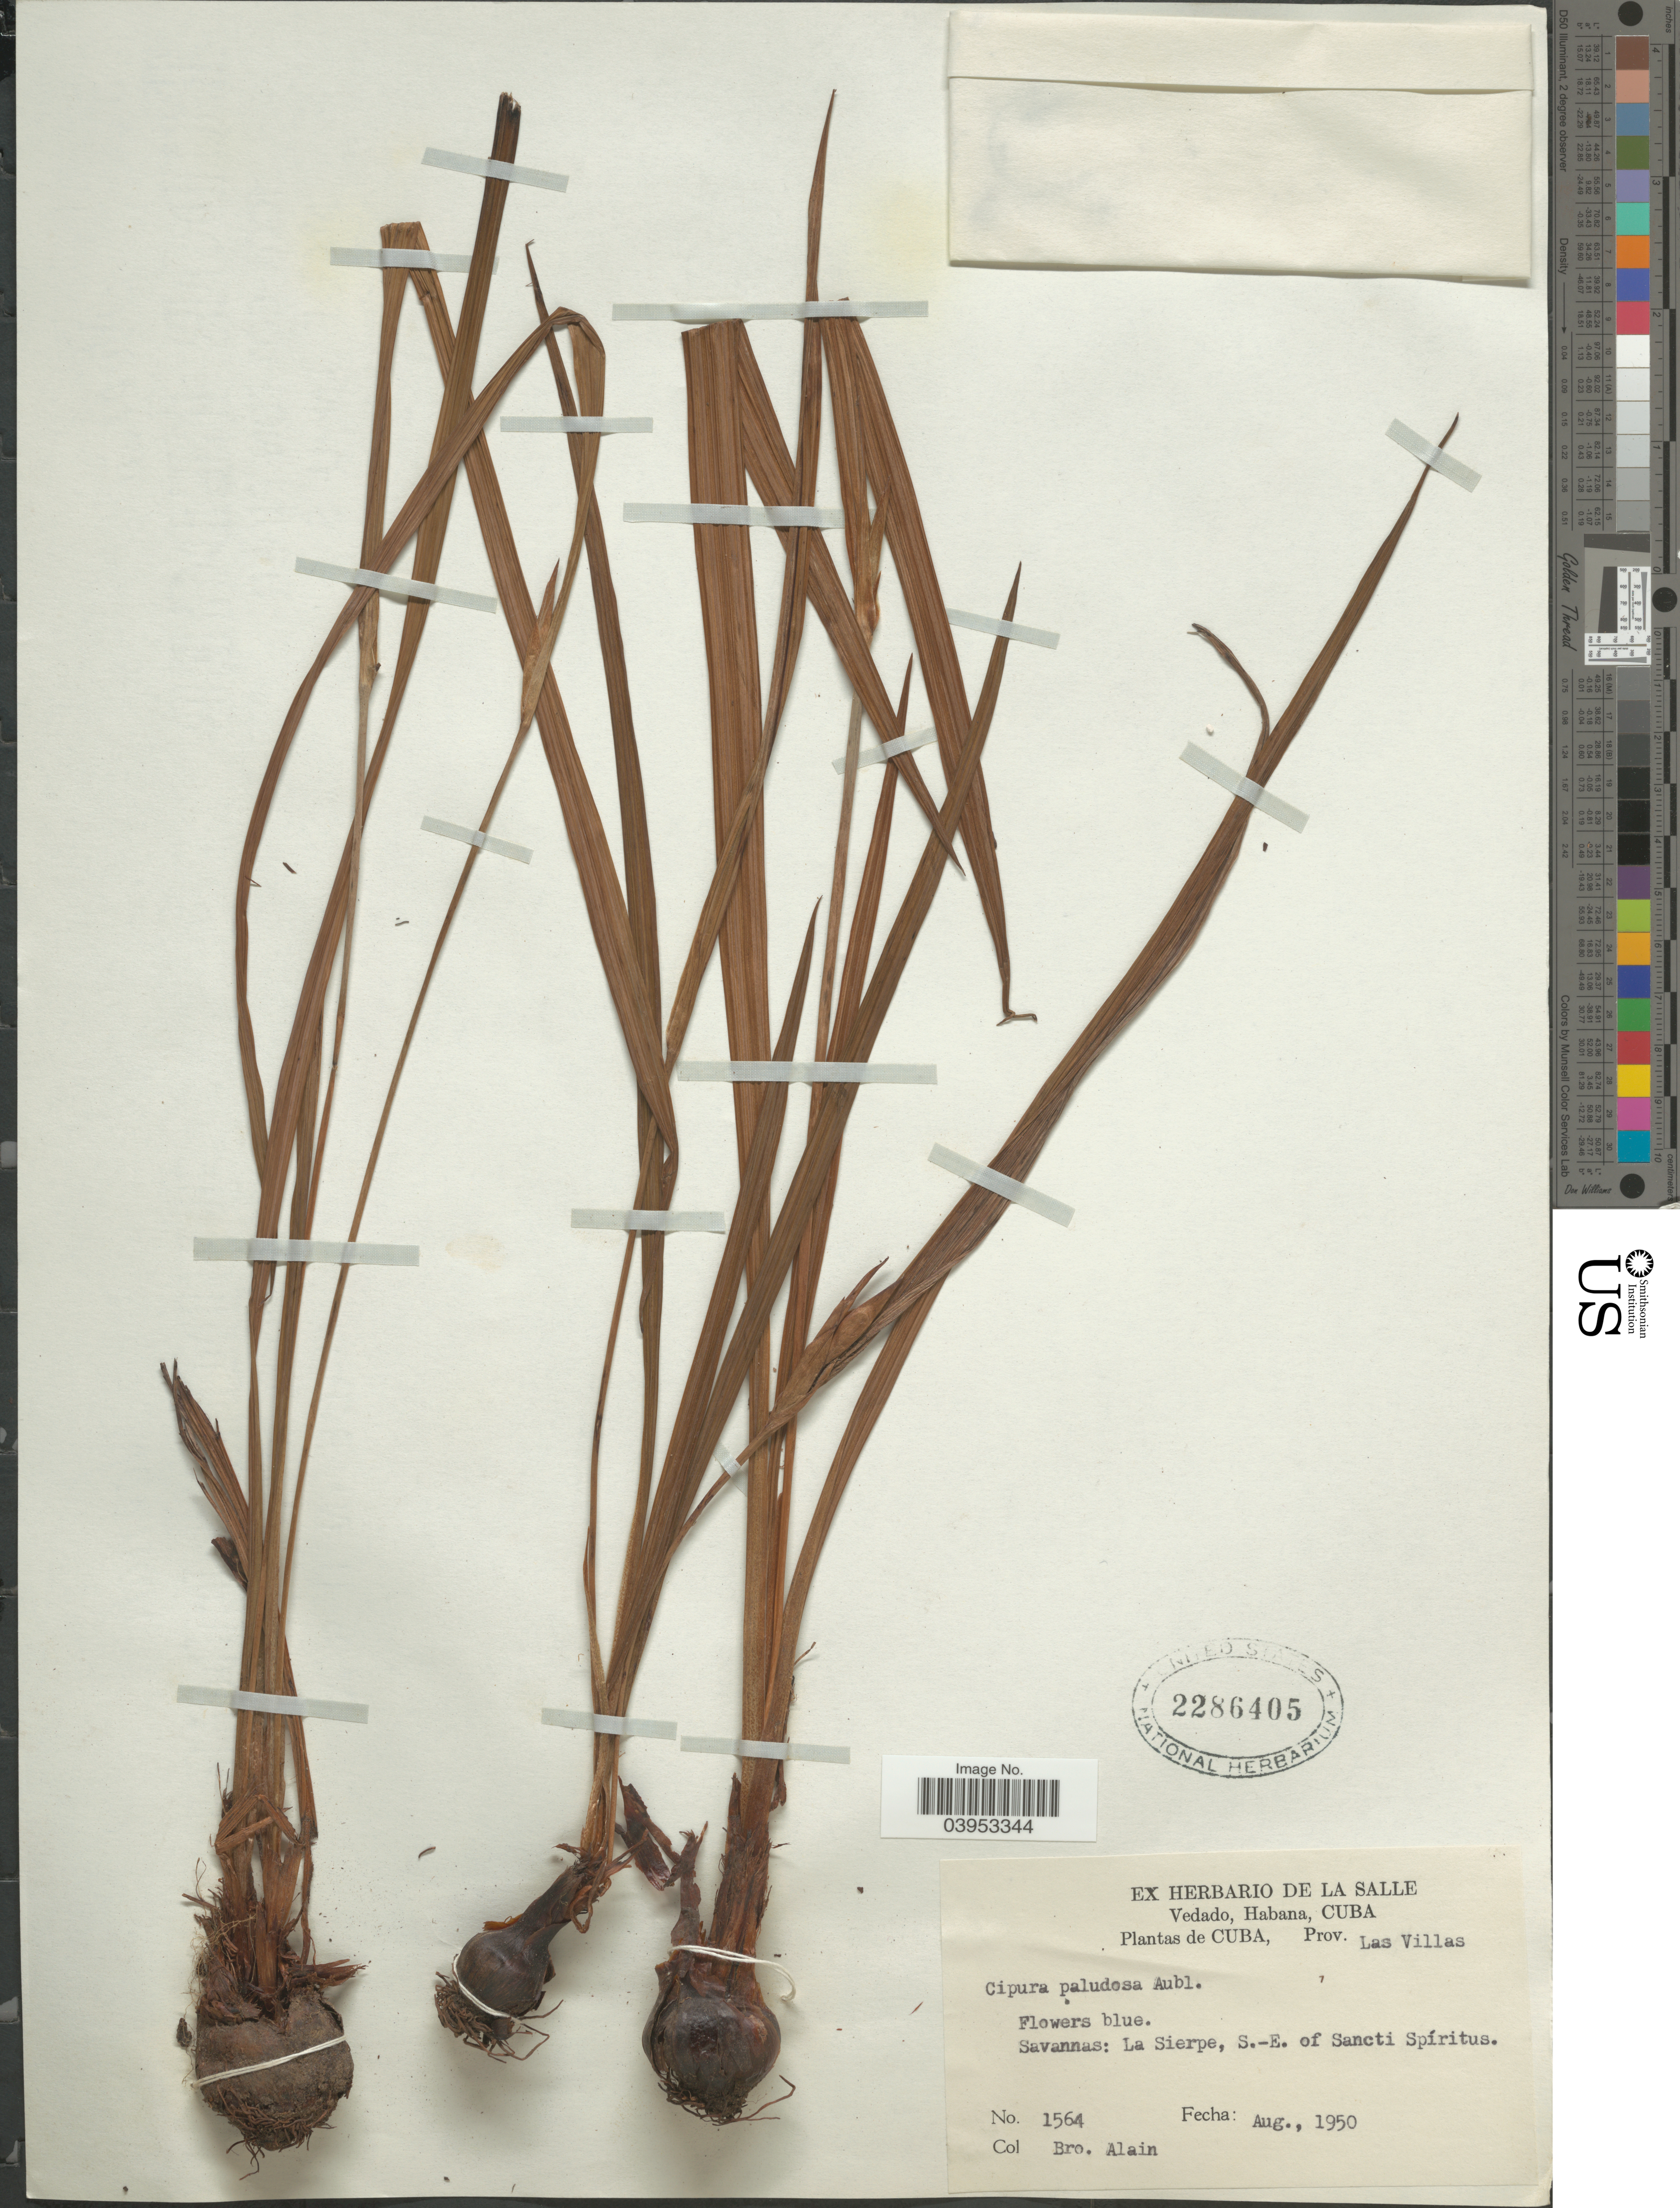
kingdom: Plantae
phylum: Tracheophyta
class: Liliopsida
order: Asparagales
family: Iridaceae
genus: Cipura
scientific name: Cipura paludosa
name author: Aubl.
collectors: A. H. Liogier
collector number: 1564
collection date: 1950-08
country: Cuba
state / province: Las Villas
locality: La Sierpe, S.-E. of Sancti Spíritus.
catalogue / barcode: US 2286405